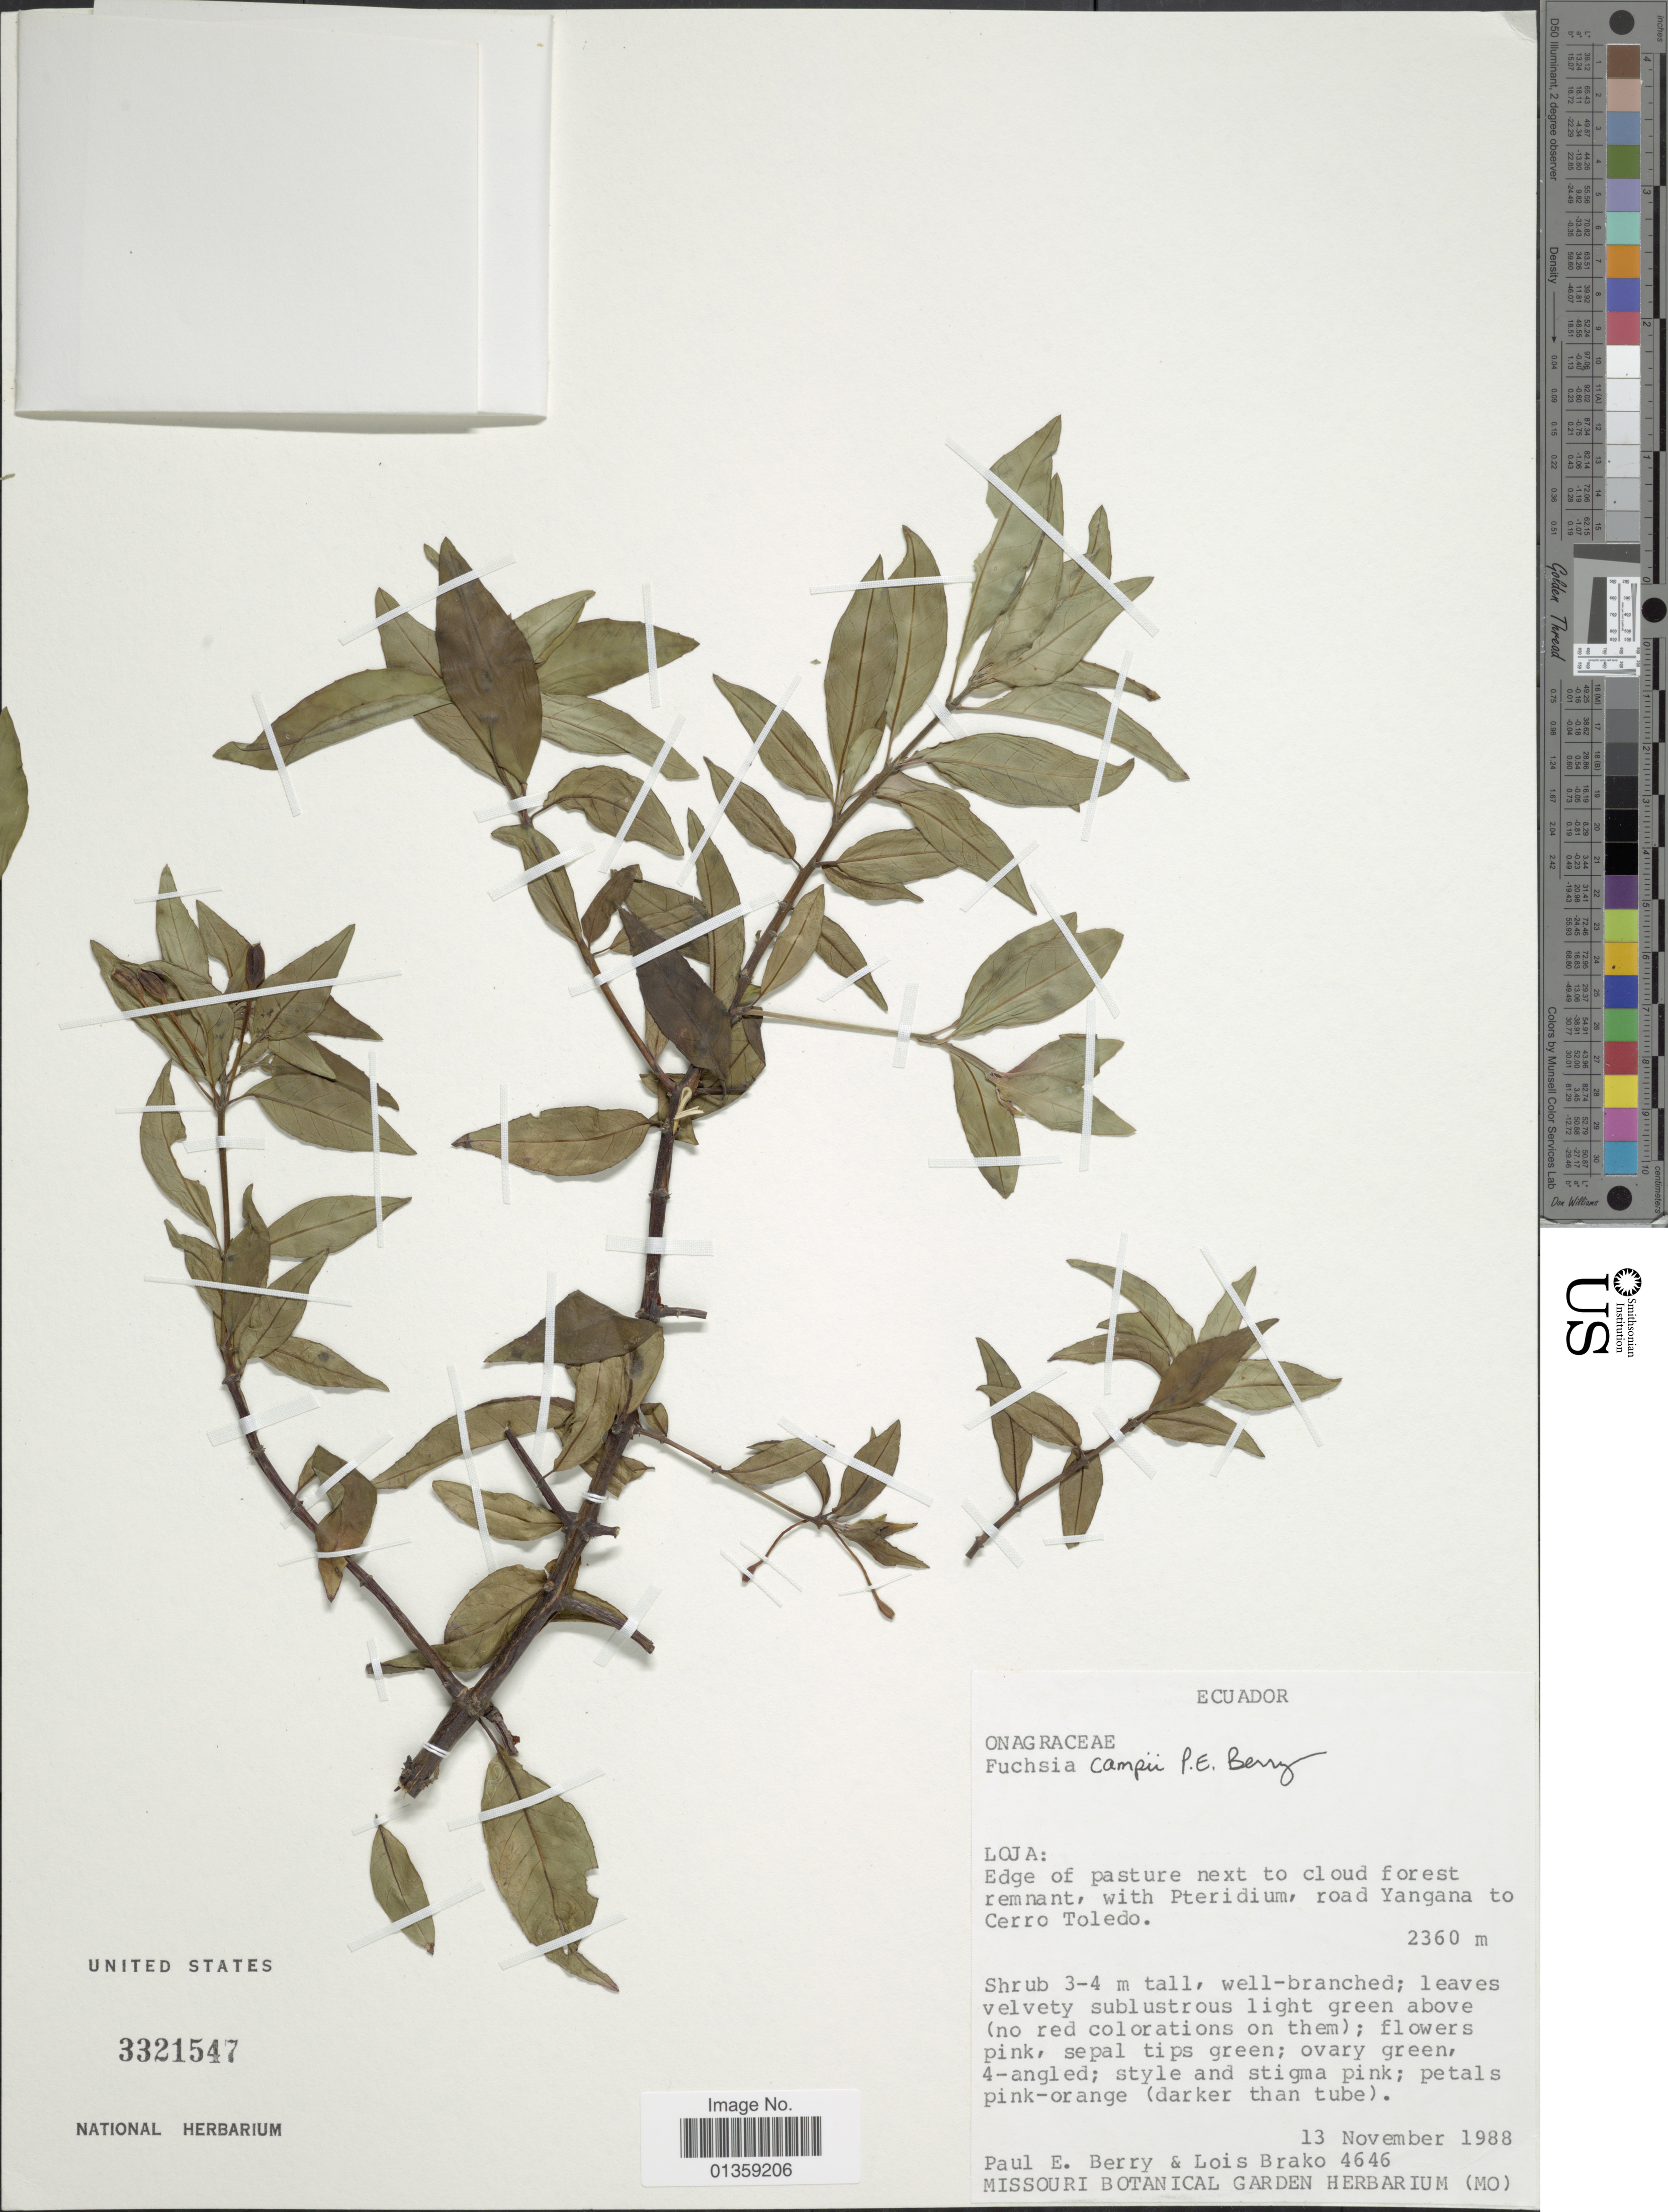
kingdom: Plantae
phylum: Tracheophyta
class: Magnoliopsida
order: Myrtales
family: Onagraceae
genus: Fuchsia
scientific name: Fuchsia campii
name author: P.E. Berry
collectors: P. E. Berry & L. Brako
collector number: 4646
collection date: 1988-11-13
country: Ecuador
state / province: Loja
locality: Edge of pasture next to cloud forest remnant, with Pteridium, road Yangana to Cerro Toledo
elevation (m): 2360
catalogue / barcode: US 3321547